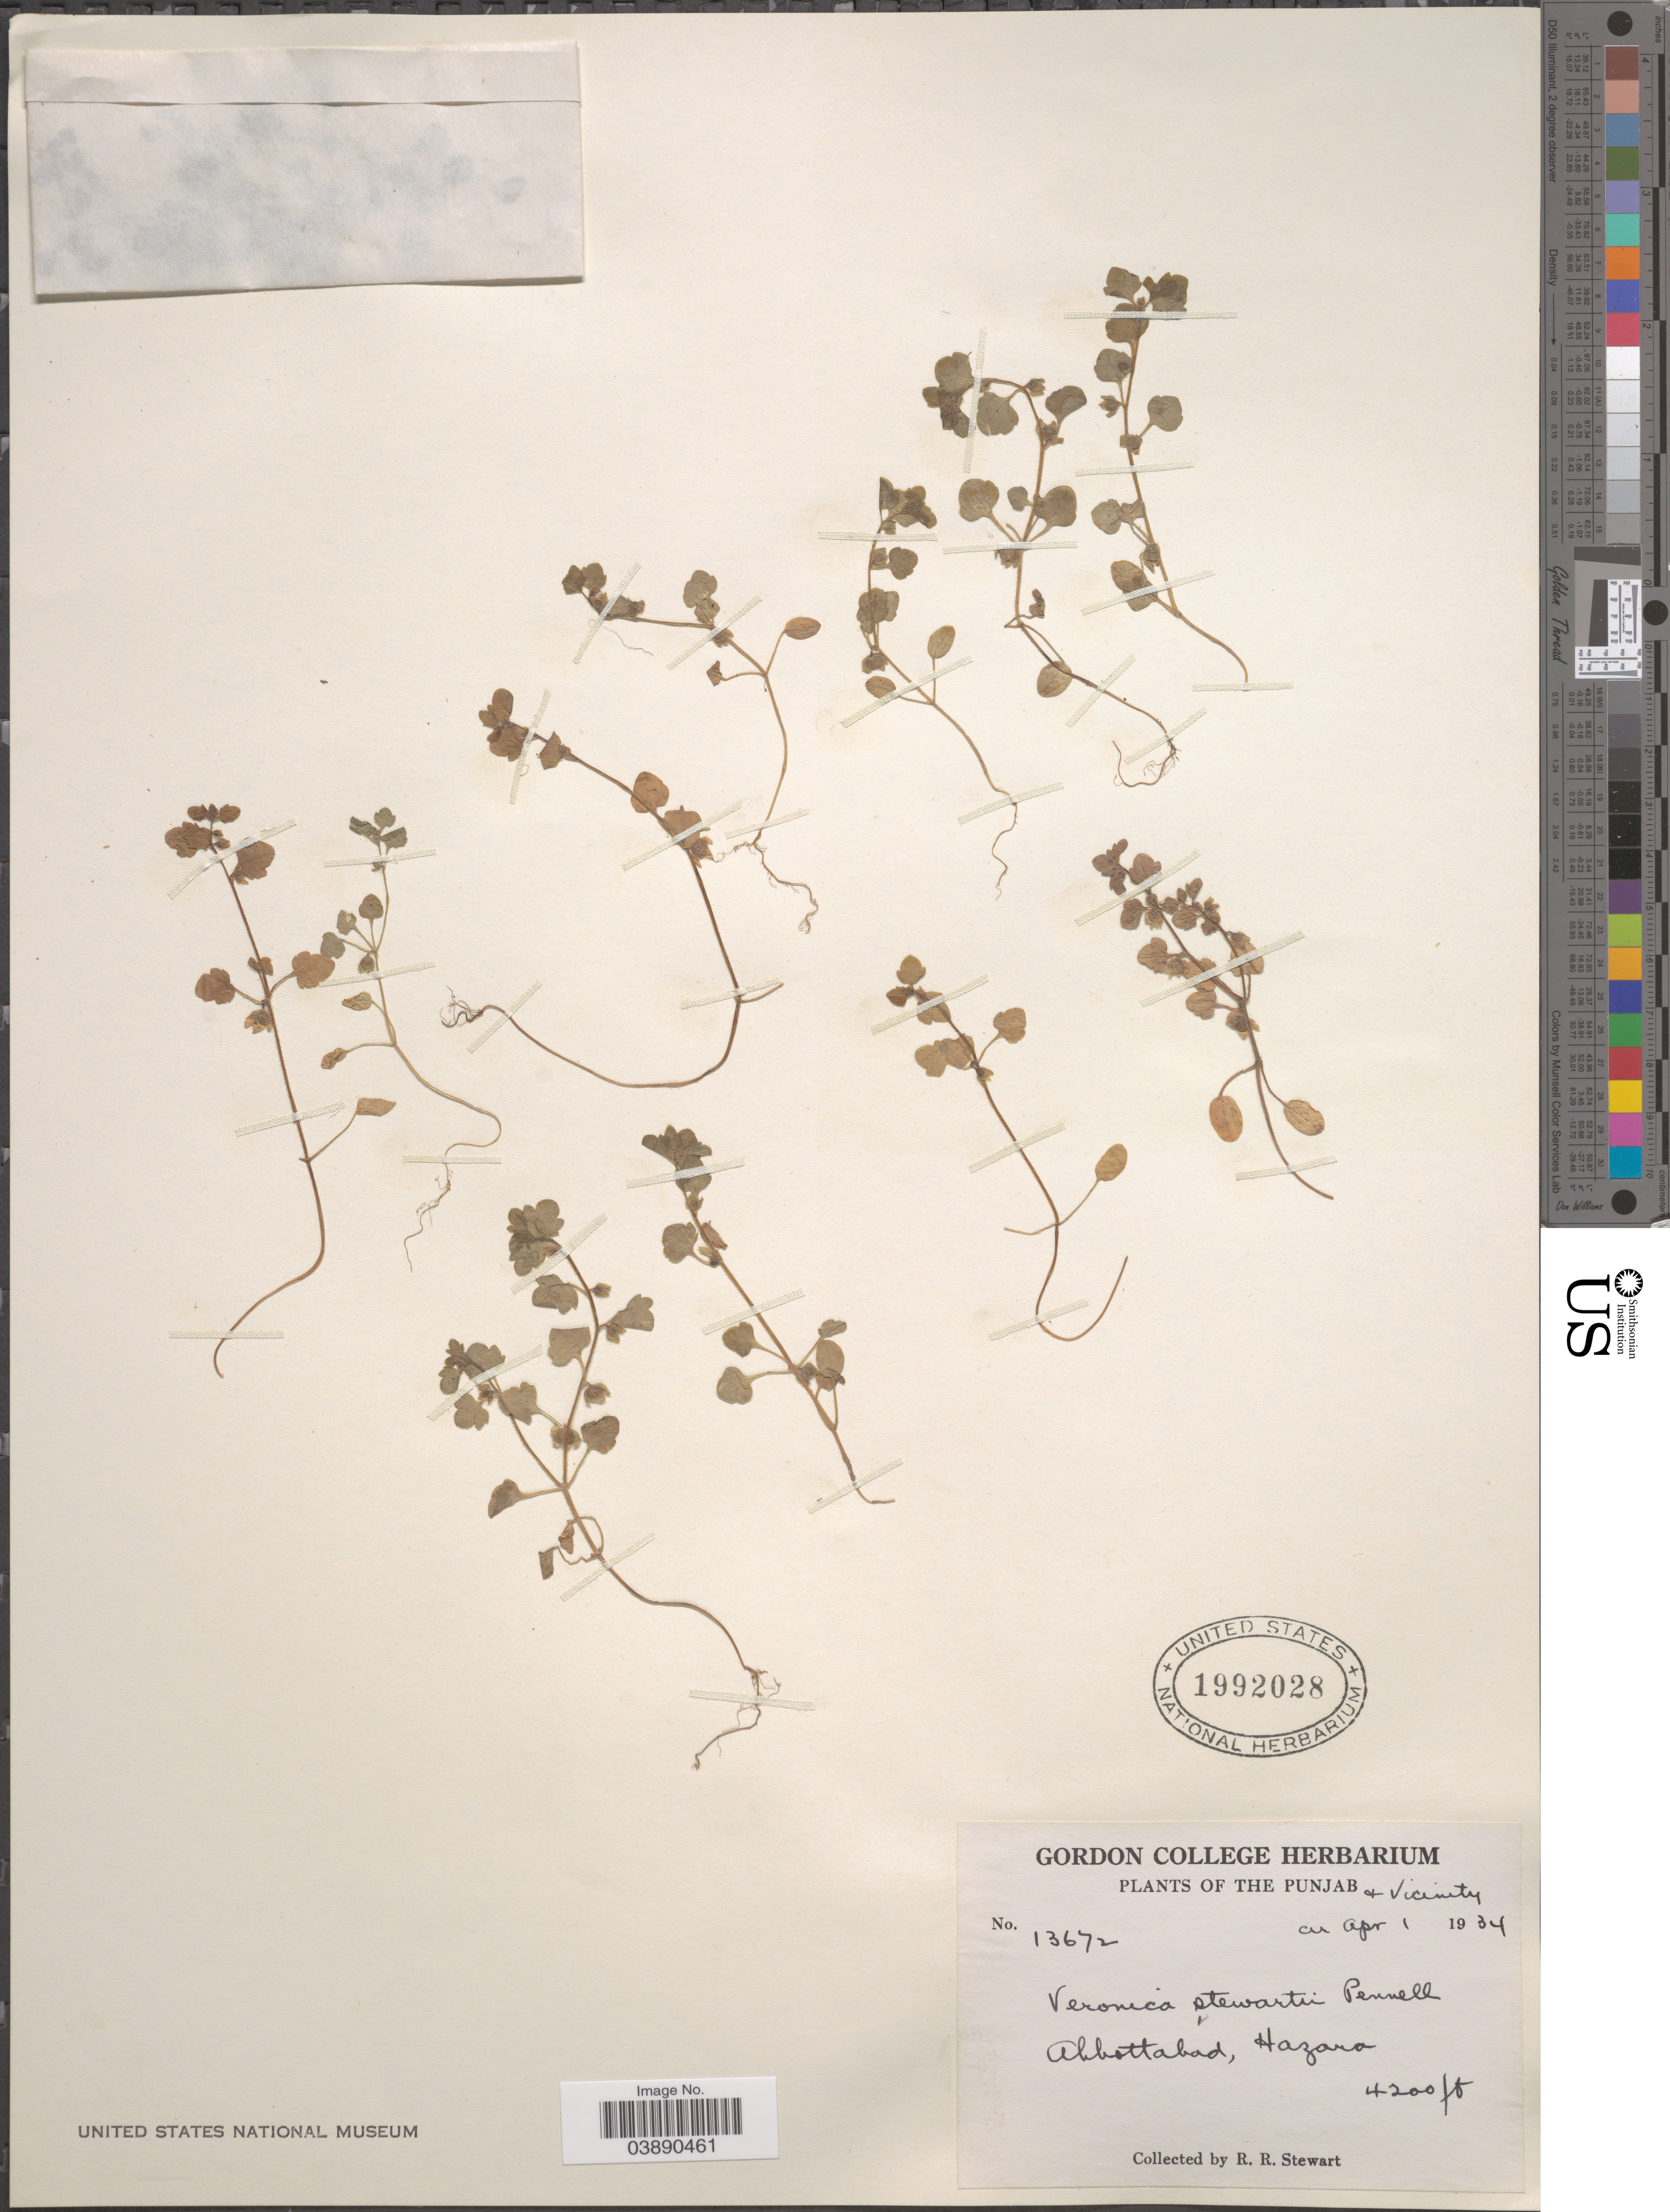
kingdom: Plantae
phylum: Tracheophyta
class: Magnoliopsida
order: Lamiales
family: Plantaginaceae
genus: Veronica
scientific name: Veronica stewartii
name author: Pennell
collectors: R. Stewart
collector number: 13672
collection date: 1934-04-01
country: Pakistan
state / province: Khyber Pakhtunkhwa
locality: The Punjab & Vicinity. Abbottabad, Hazara.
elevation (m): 1280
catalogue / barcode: US 1992028